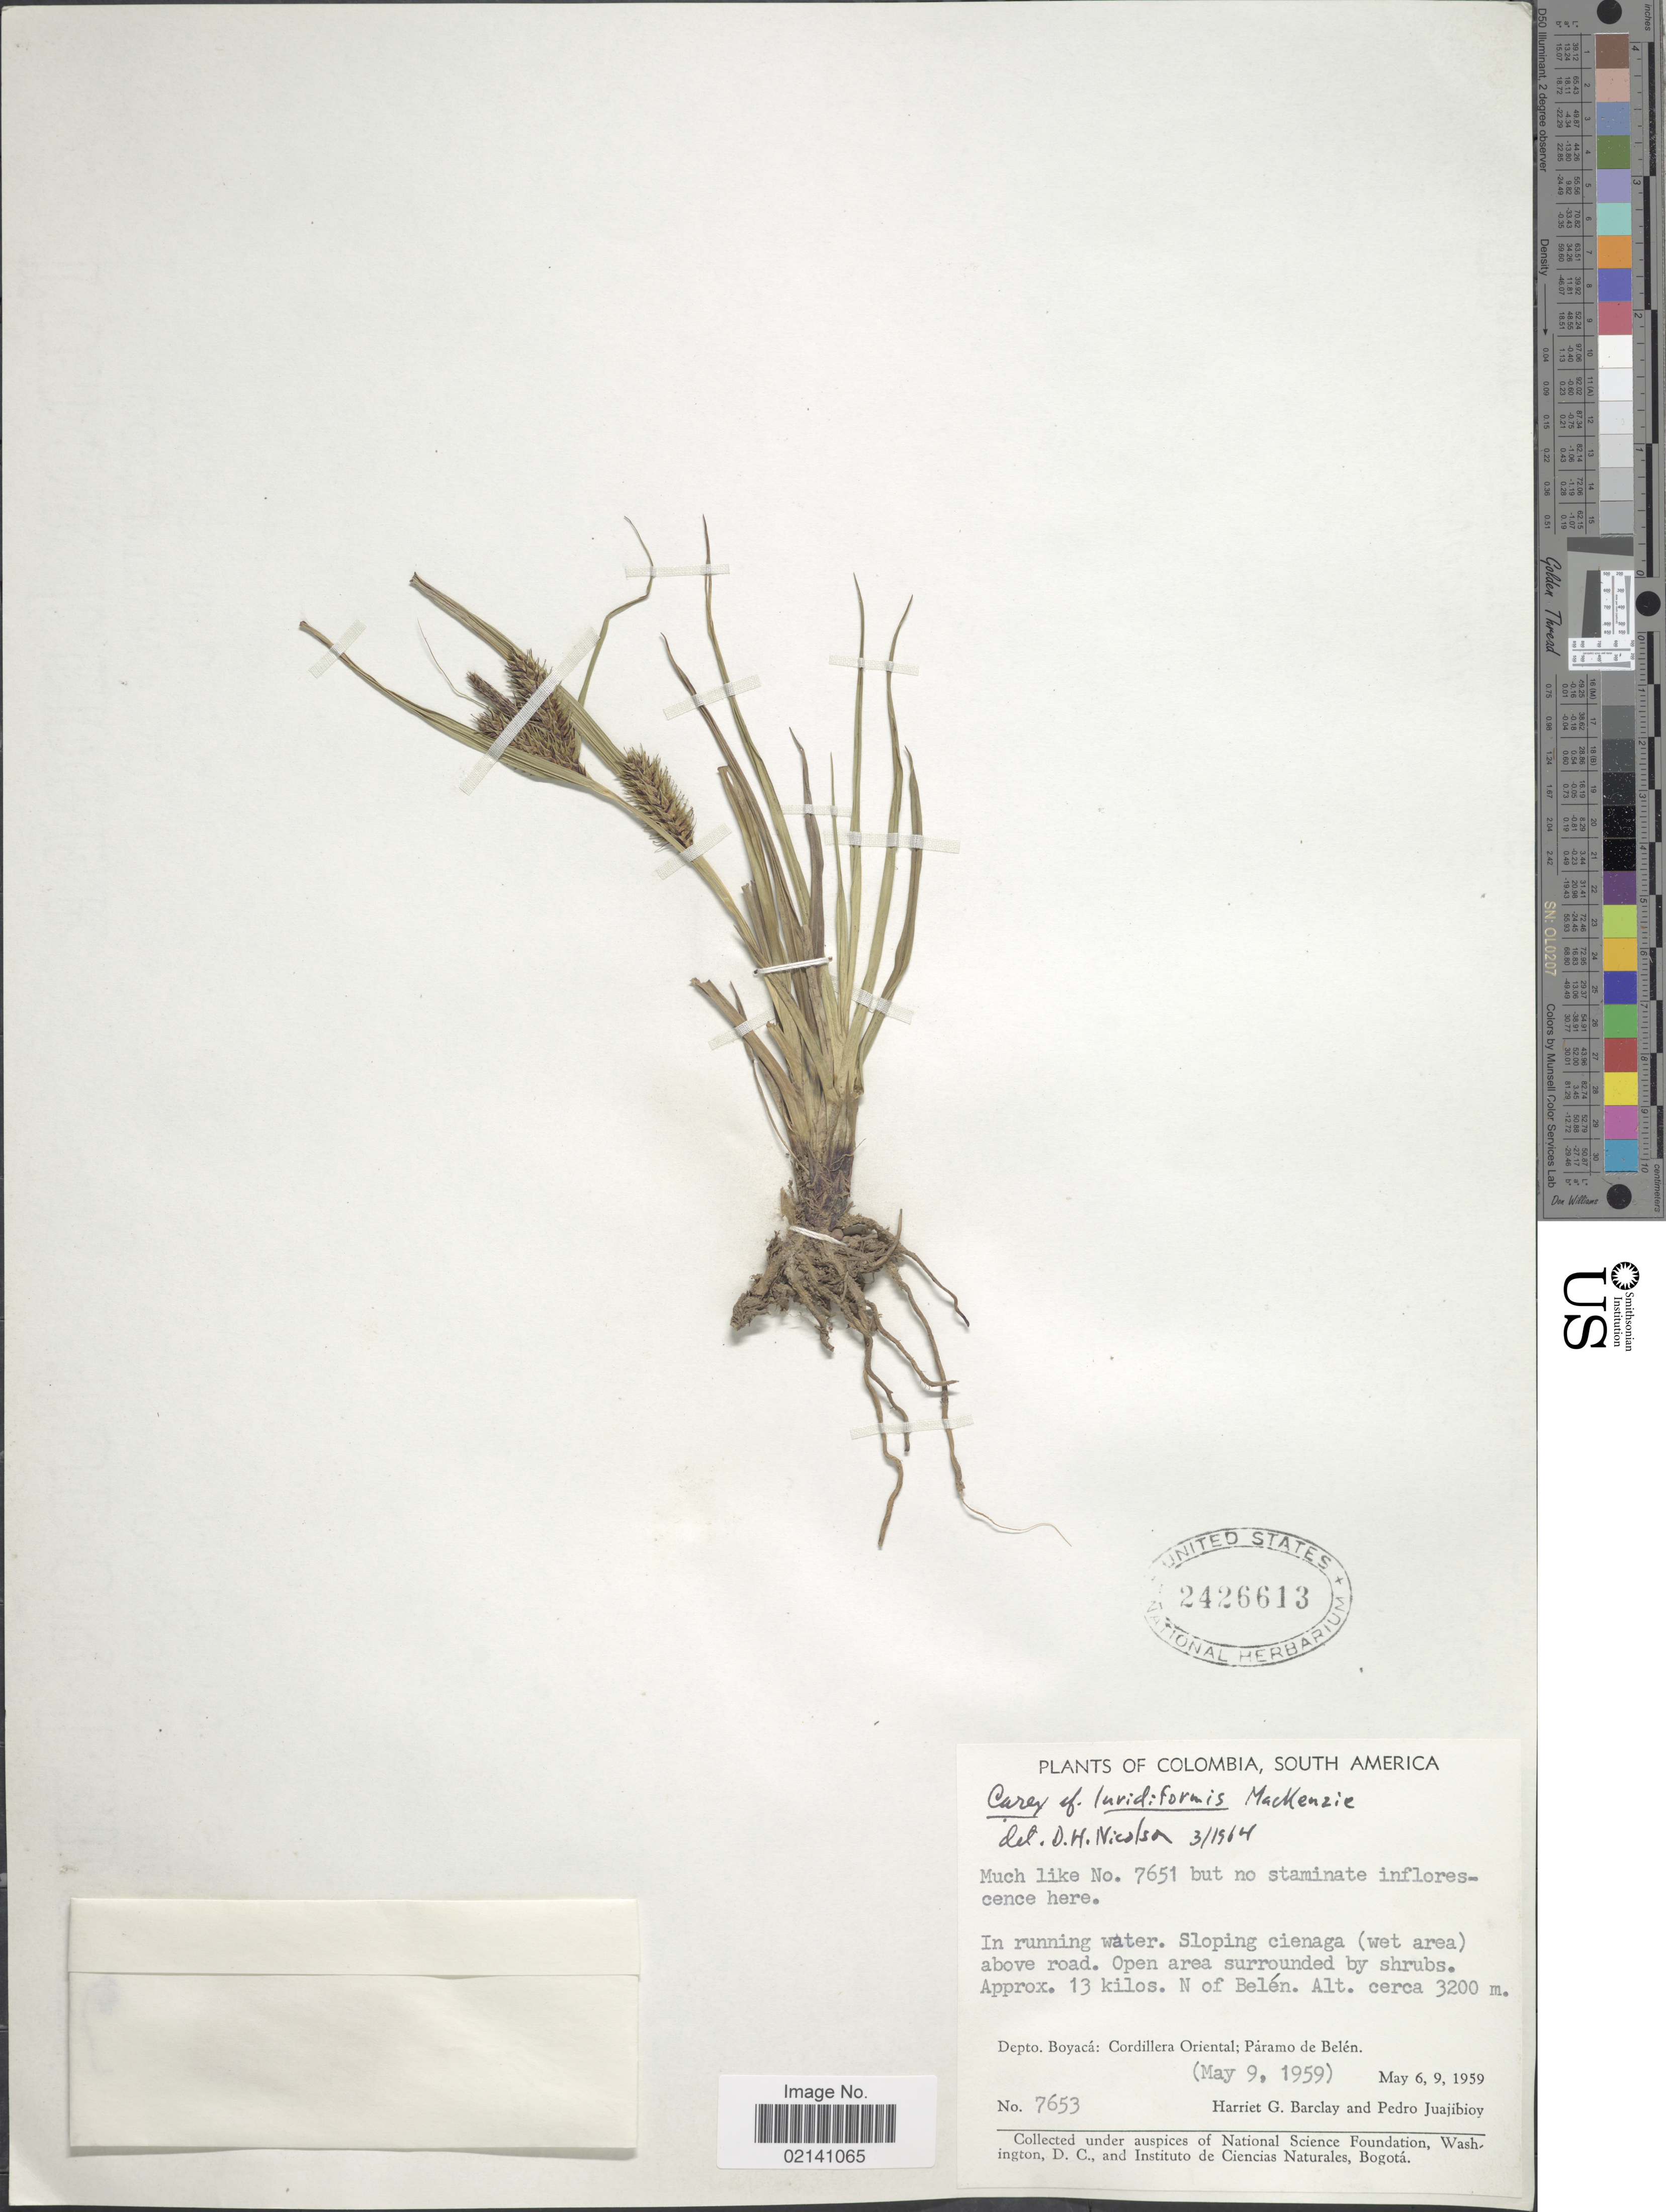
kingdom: Plantae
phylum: Tracheophyta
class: Liliopsida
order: Poales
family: Cyperaceae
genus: Carex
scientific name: Carex purpurea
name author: Boott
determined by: Jimnéz-Mejias, Pedro, (UPOS), Universidad Pablo de Olavide (SPAIN)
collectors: H. G. Barclay & P. Juajibioy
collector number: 7653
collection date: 1959-05-09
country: Colombia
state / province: Boyacá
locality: In running water, Sloping cienaga (wet area) above road, Open area surrounded by shrubs, Approx. 13 kilos. north of Belen, Depto. Boyaca, Cordillera Oriental: Paramo de Belen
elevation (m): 3200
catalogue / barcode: US 2426613